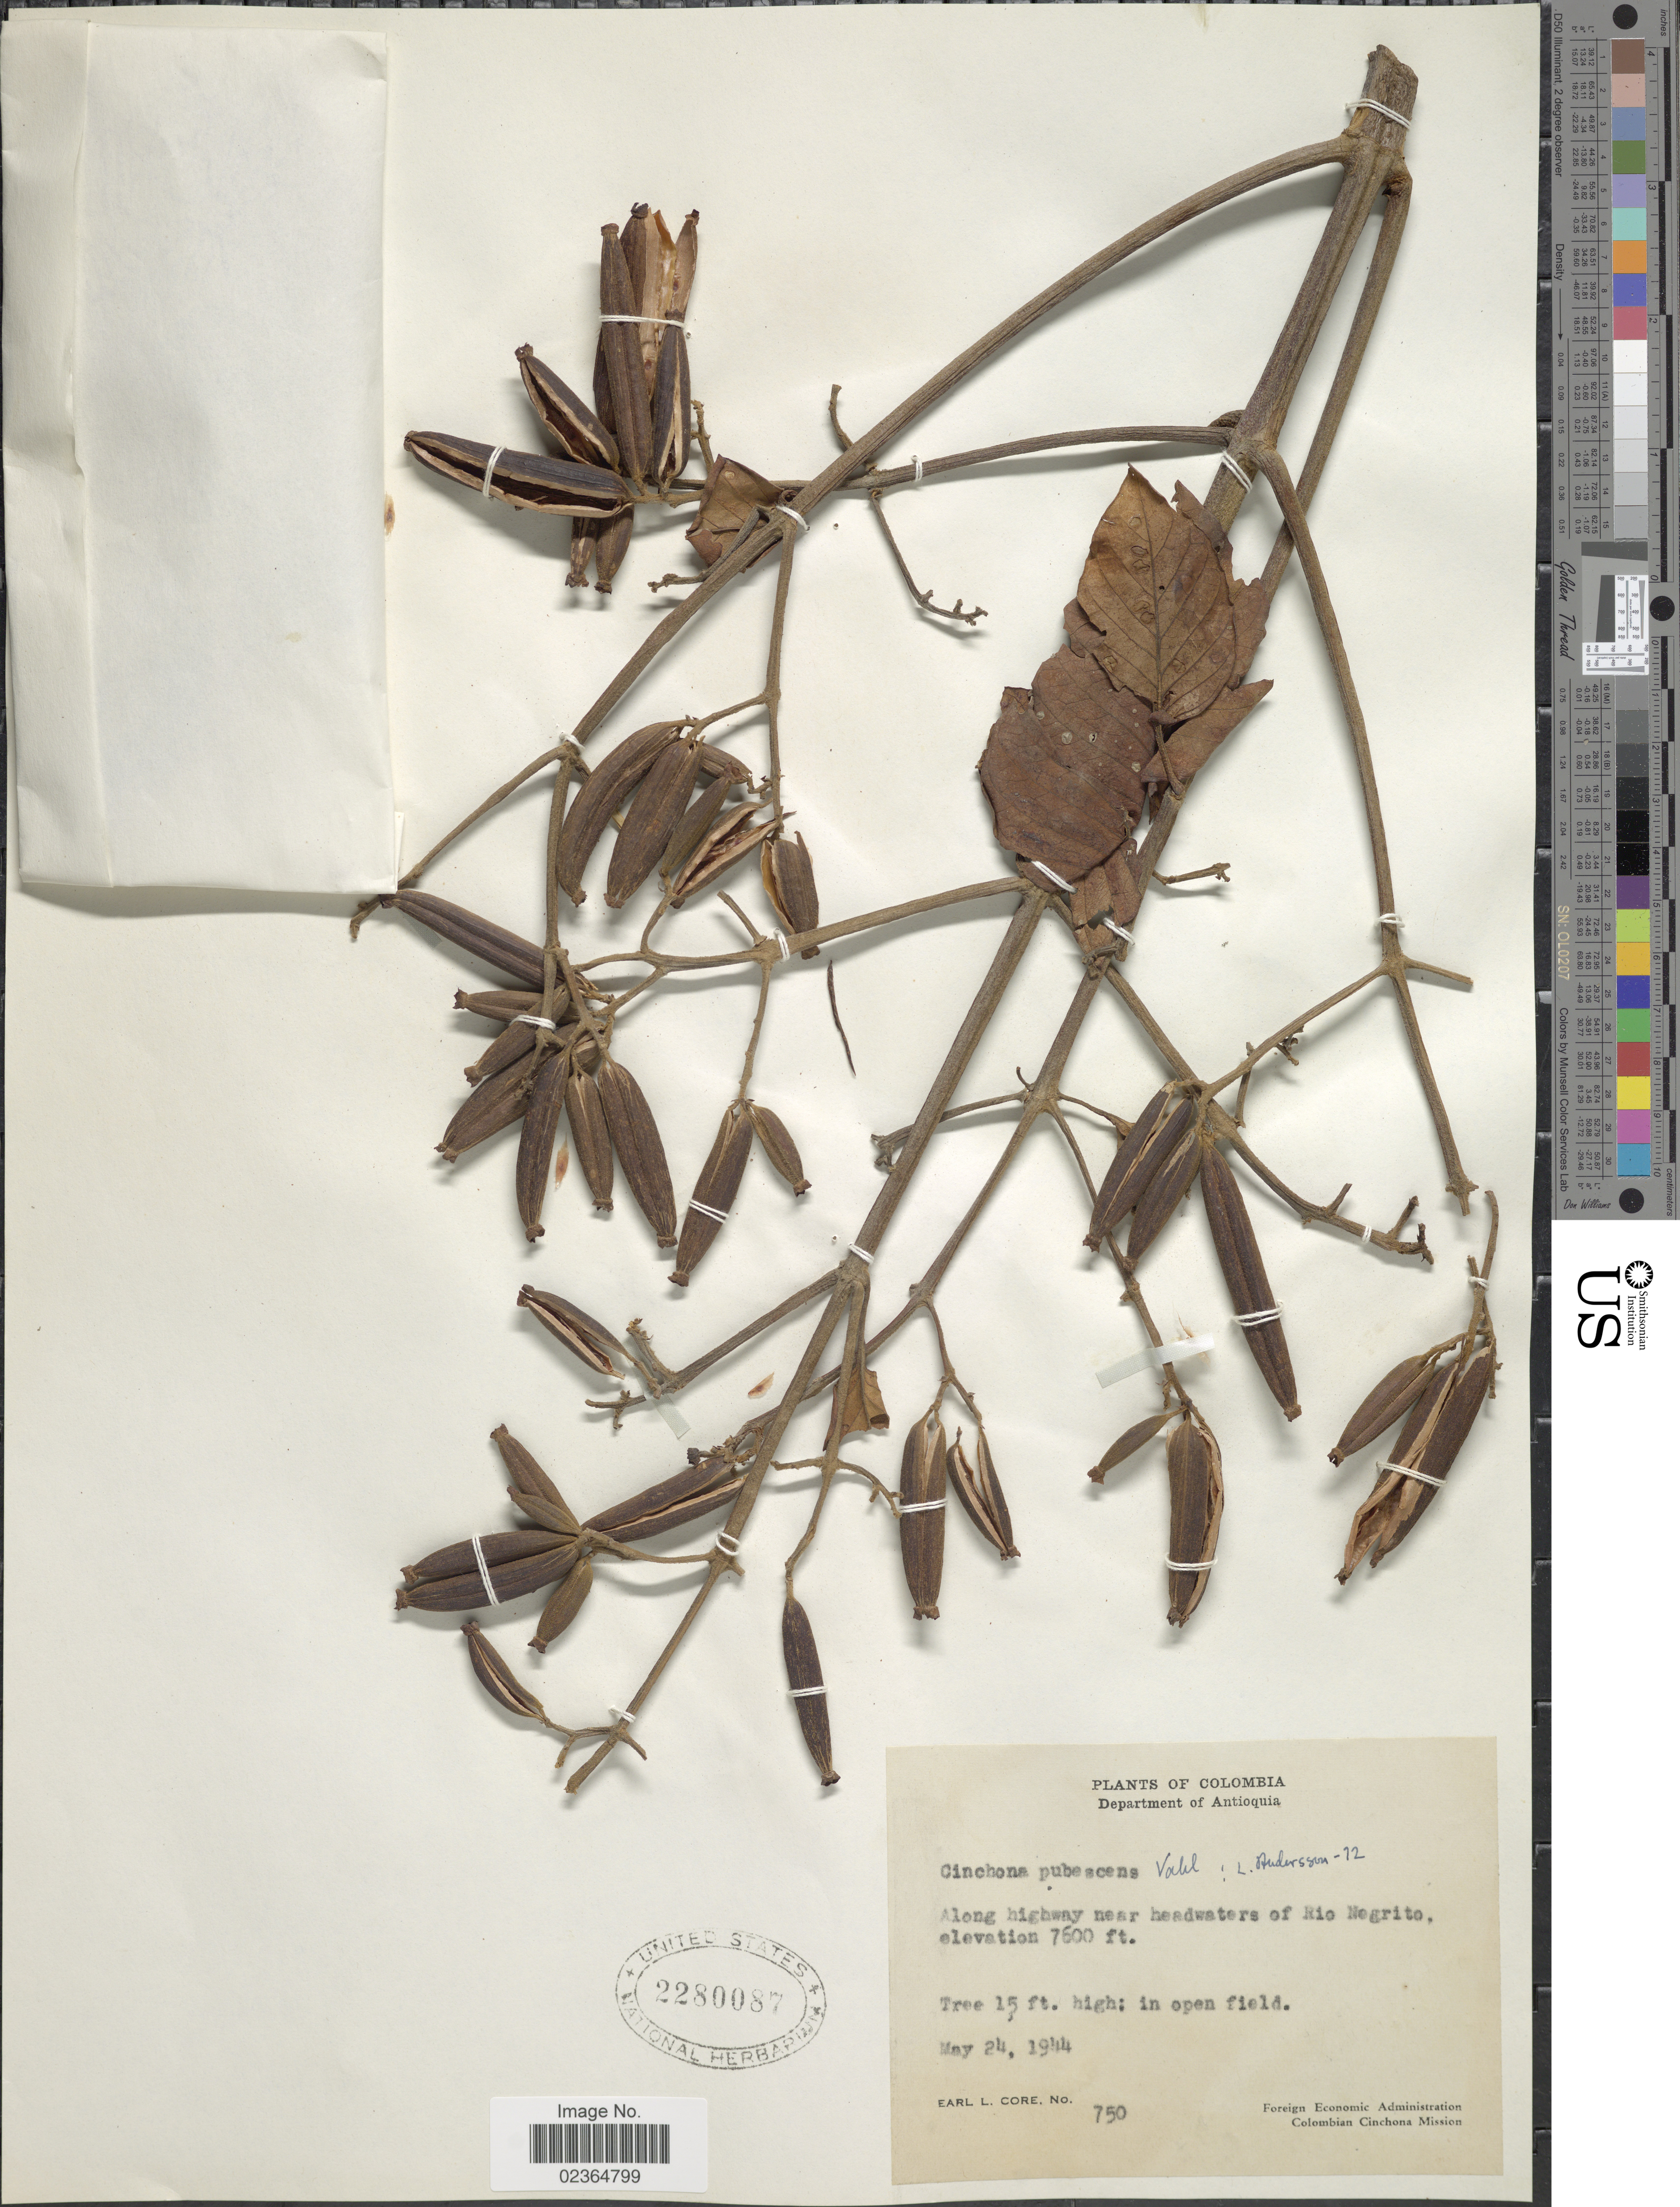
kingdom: Plantae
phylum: Tracheophyta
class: Magnoliopsida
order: Gentianales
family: Rubiaceae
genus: Cinchona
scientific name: Cinchona pubescens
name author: Vahl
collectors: E. L. Core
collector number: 750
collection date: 1944-05-24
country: Colombia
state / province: Antioquia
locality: Along highway near headwaters of Rio Negrito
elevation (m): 2316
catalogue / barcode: US 2280087